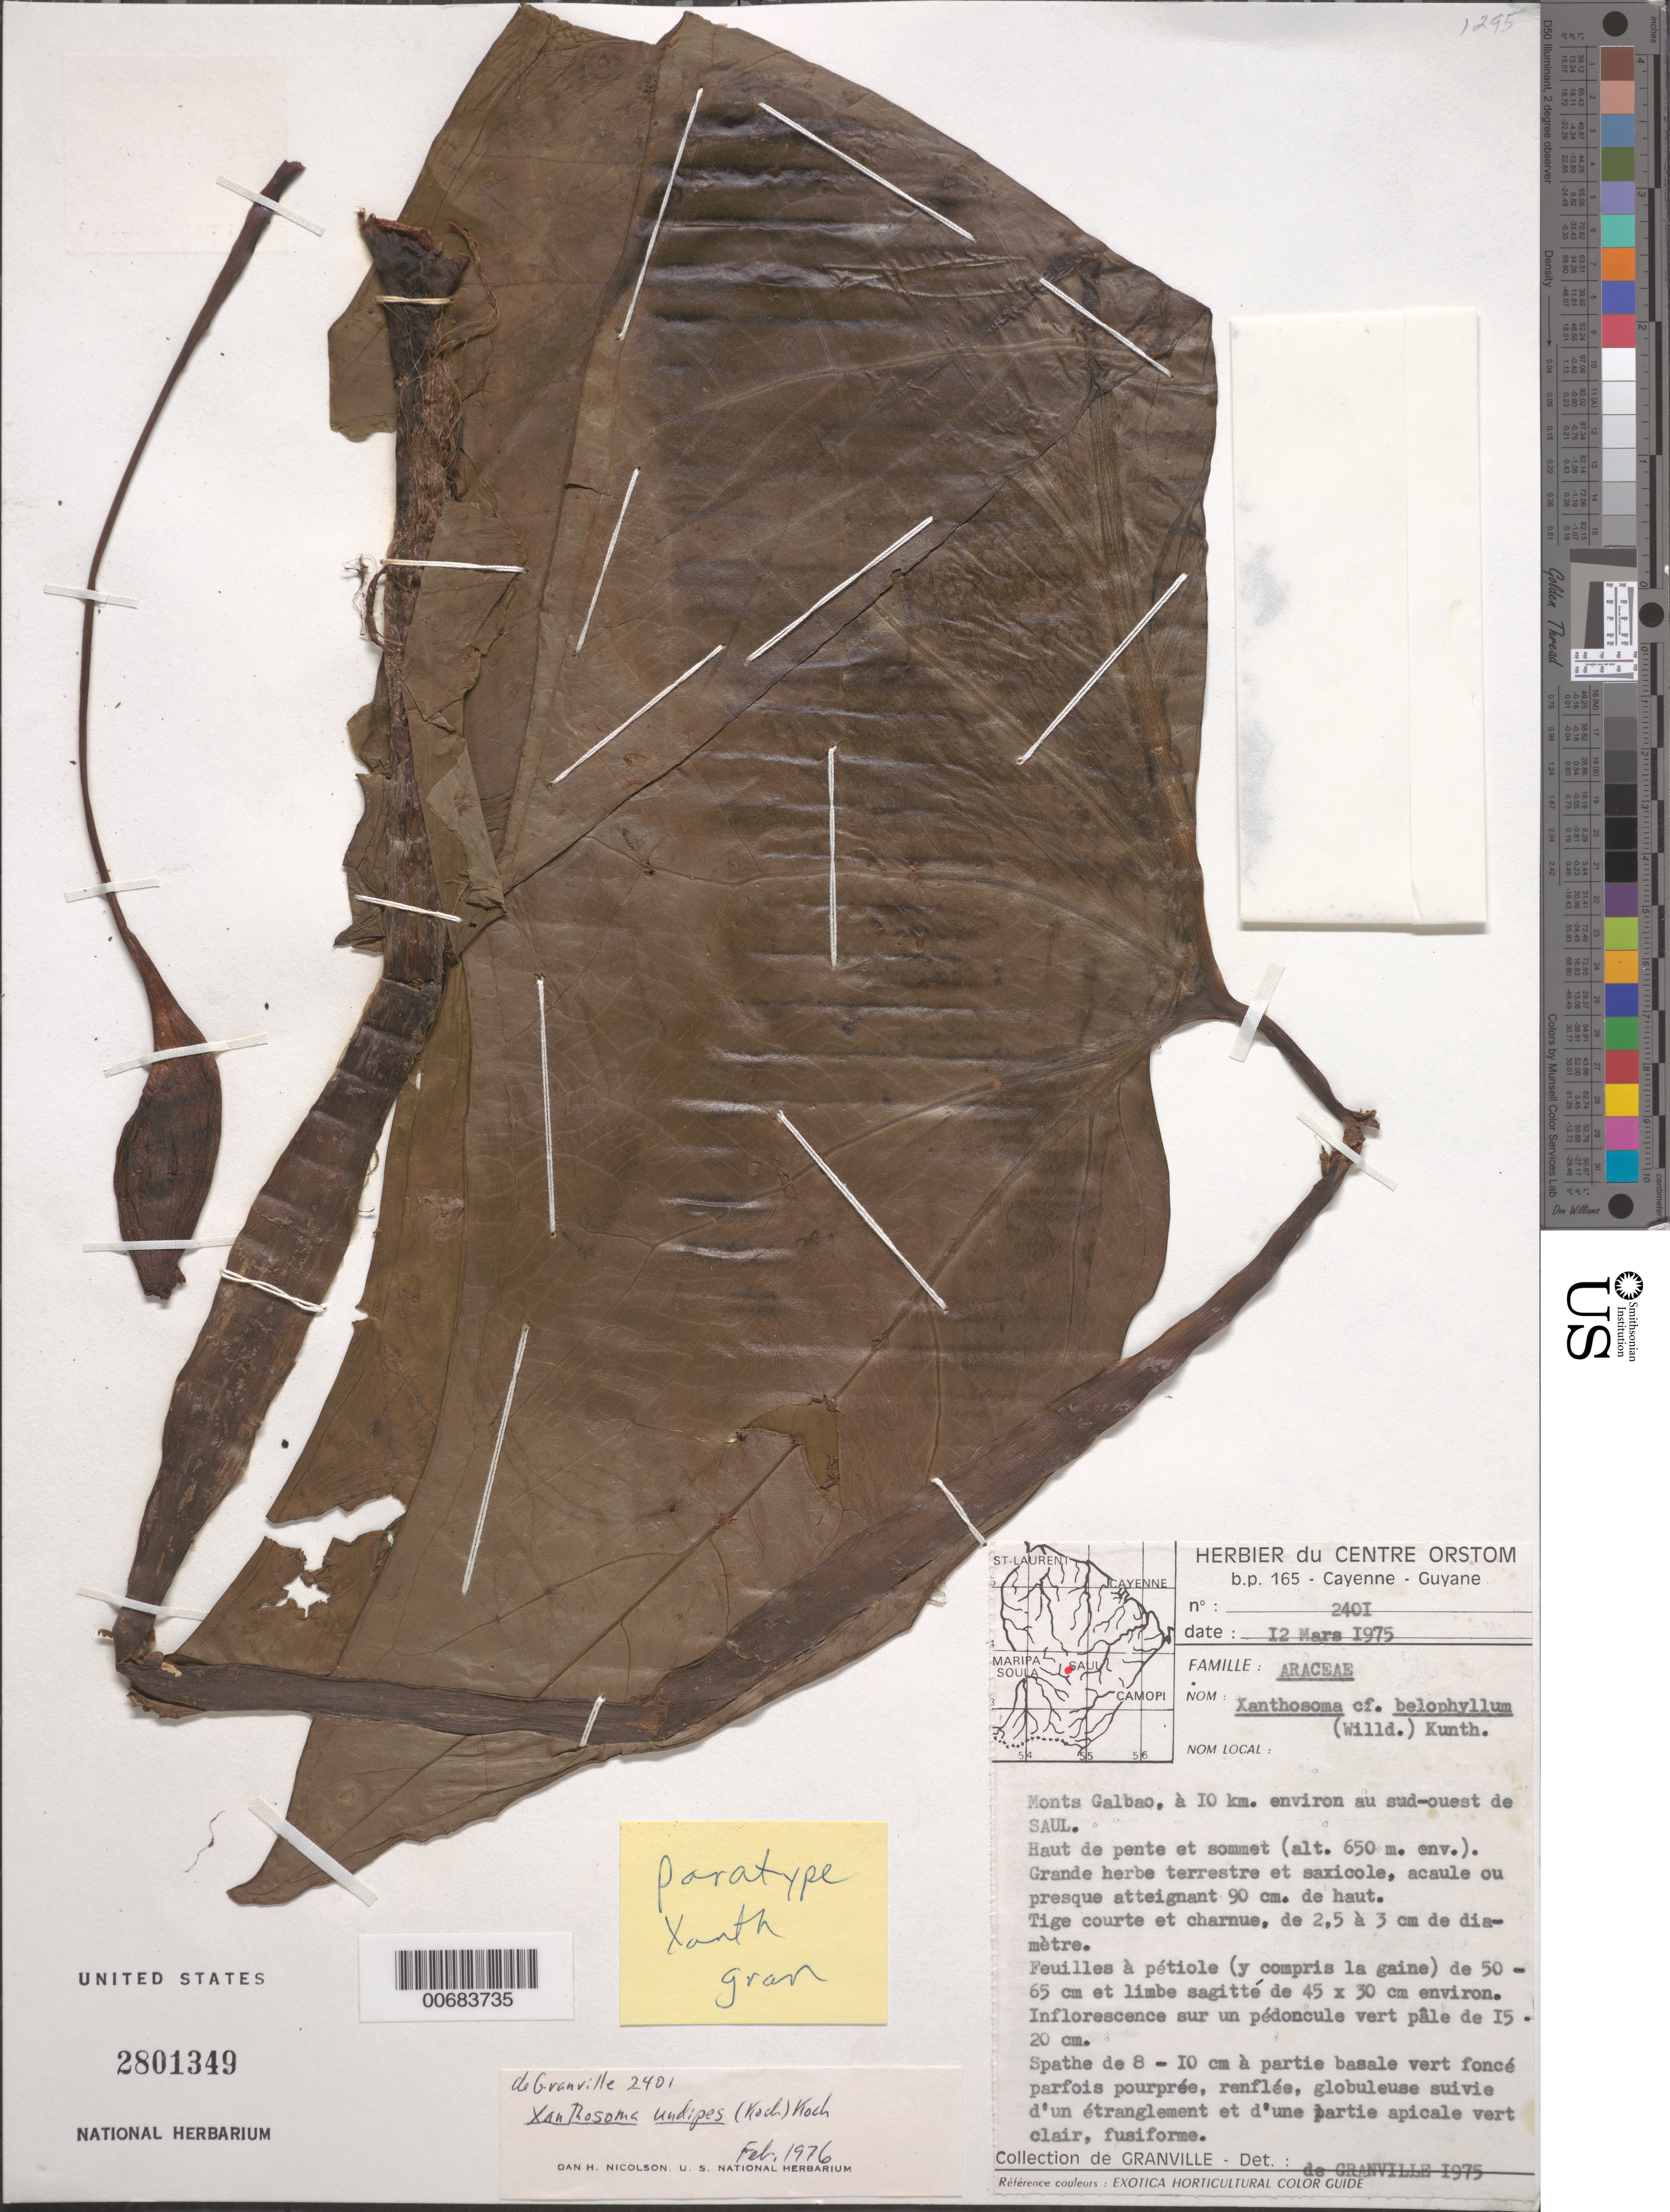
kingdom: Plantae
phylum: Tracheophyta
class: Liliopsida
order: Alismatales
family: Araceae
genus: Xanthosoma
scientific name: Xanthosoma granvillei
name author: Croat & S.A. Thomps.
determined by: Nicolson, Dan H.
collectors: J.-J. de Granville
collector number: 2401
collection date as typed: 12-Mar-75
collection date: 1975-03-12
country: French Guiana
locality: Monts Galbao, 10 km Sud-Ouest de Saül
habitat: Haut de pente et sommet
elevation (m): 650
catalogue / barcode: US 2801349